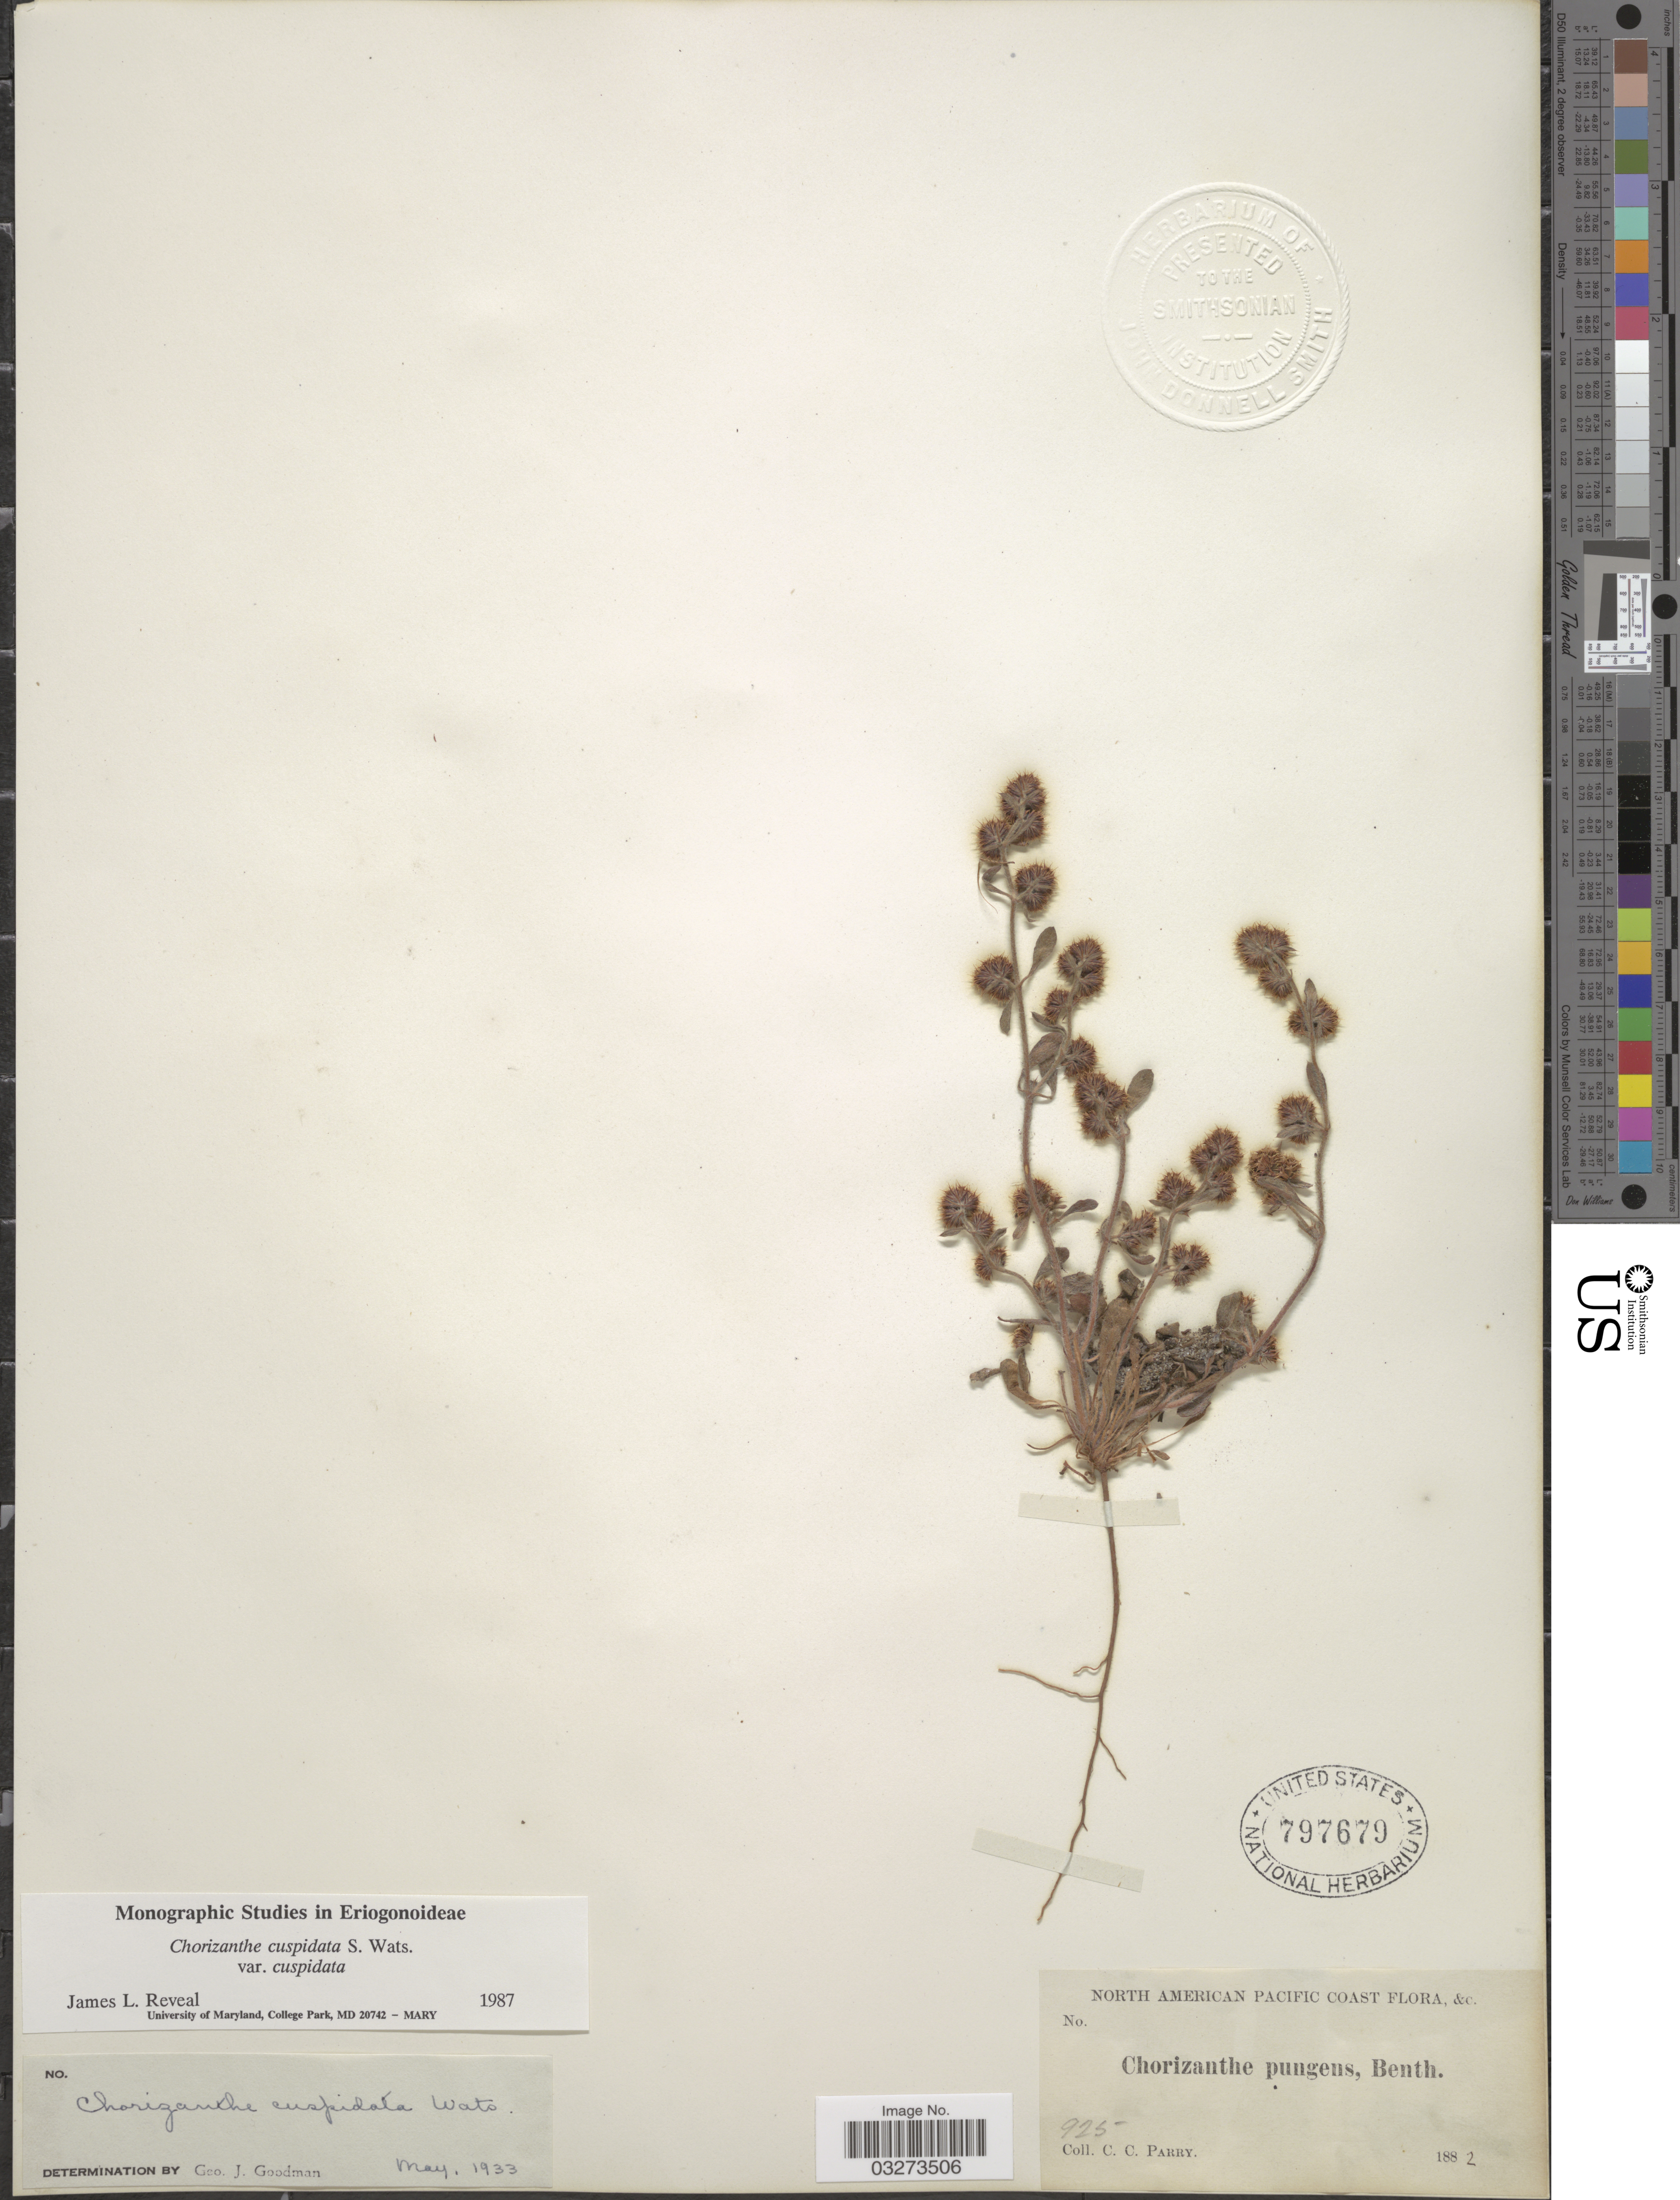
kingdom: Plantae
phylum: Tracheophyta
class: Magnoliopsida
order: Caryophyllales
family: Polygonaceae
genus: Chorizanthe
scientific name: Chorizanthe cuspidata var. cuspidata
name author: S. Watson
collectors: C. C. Parry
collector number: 925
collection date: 1882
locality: North American Pacific Coast.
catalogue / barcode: US 797679